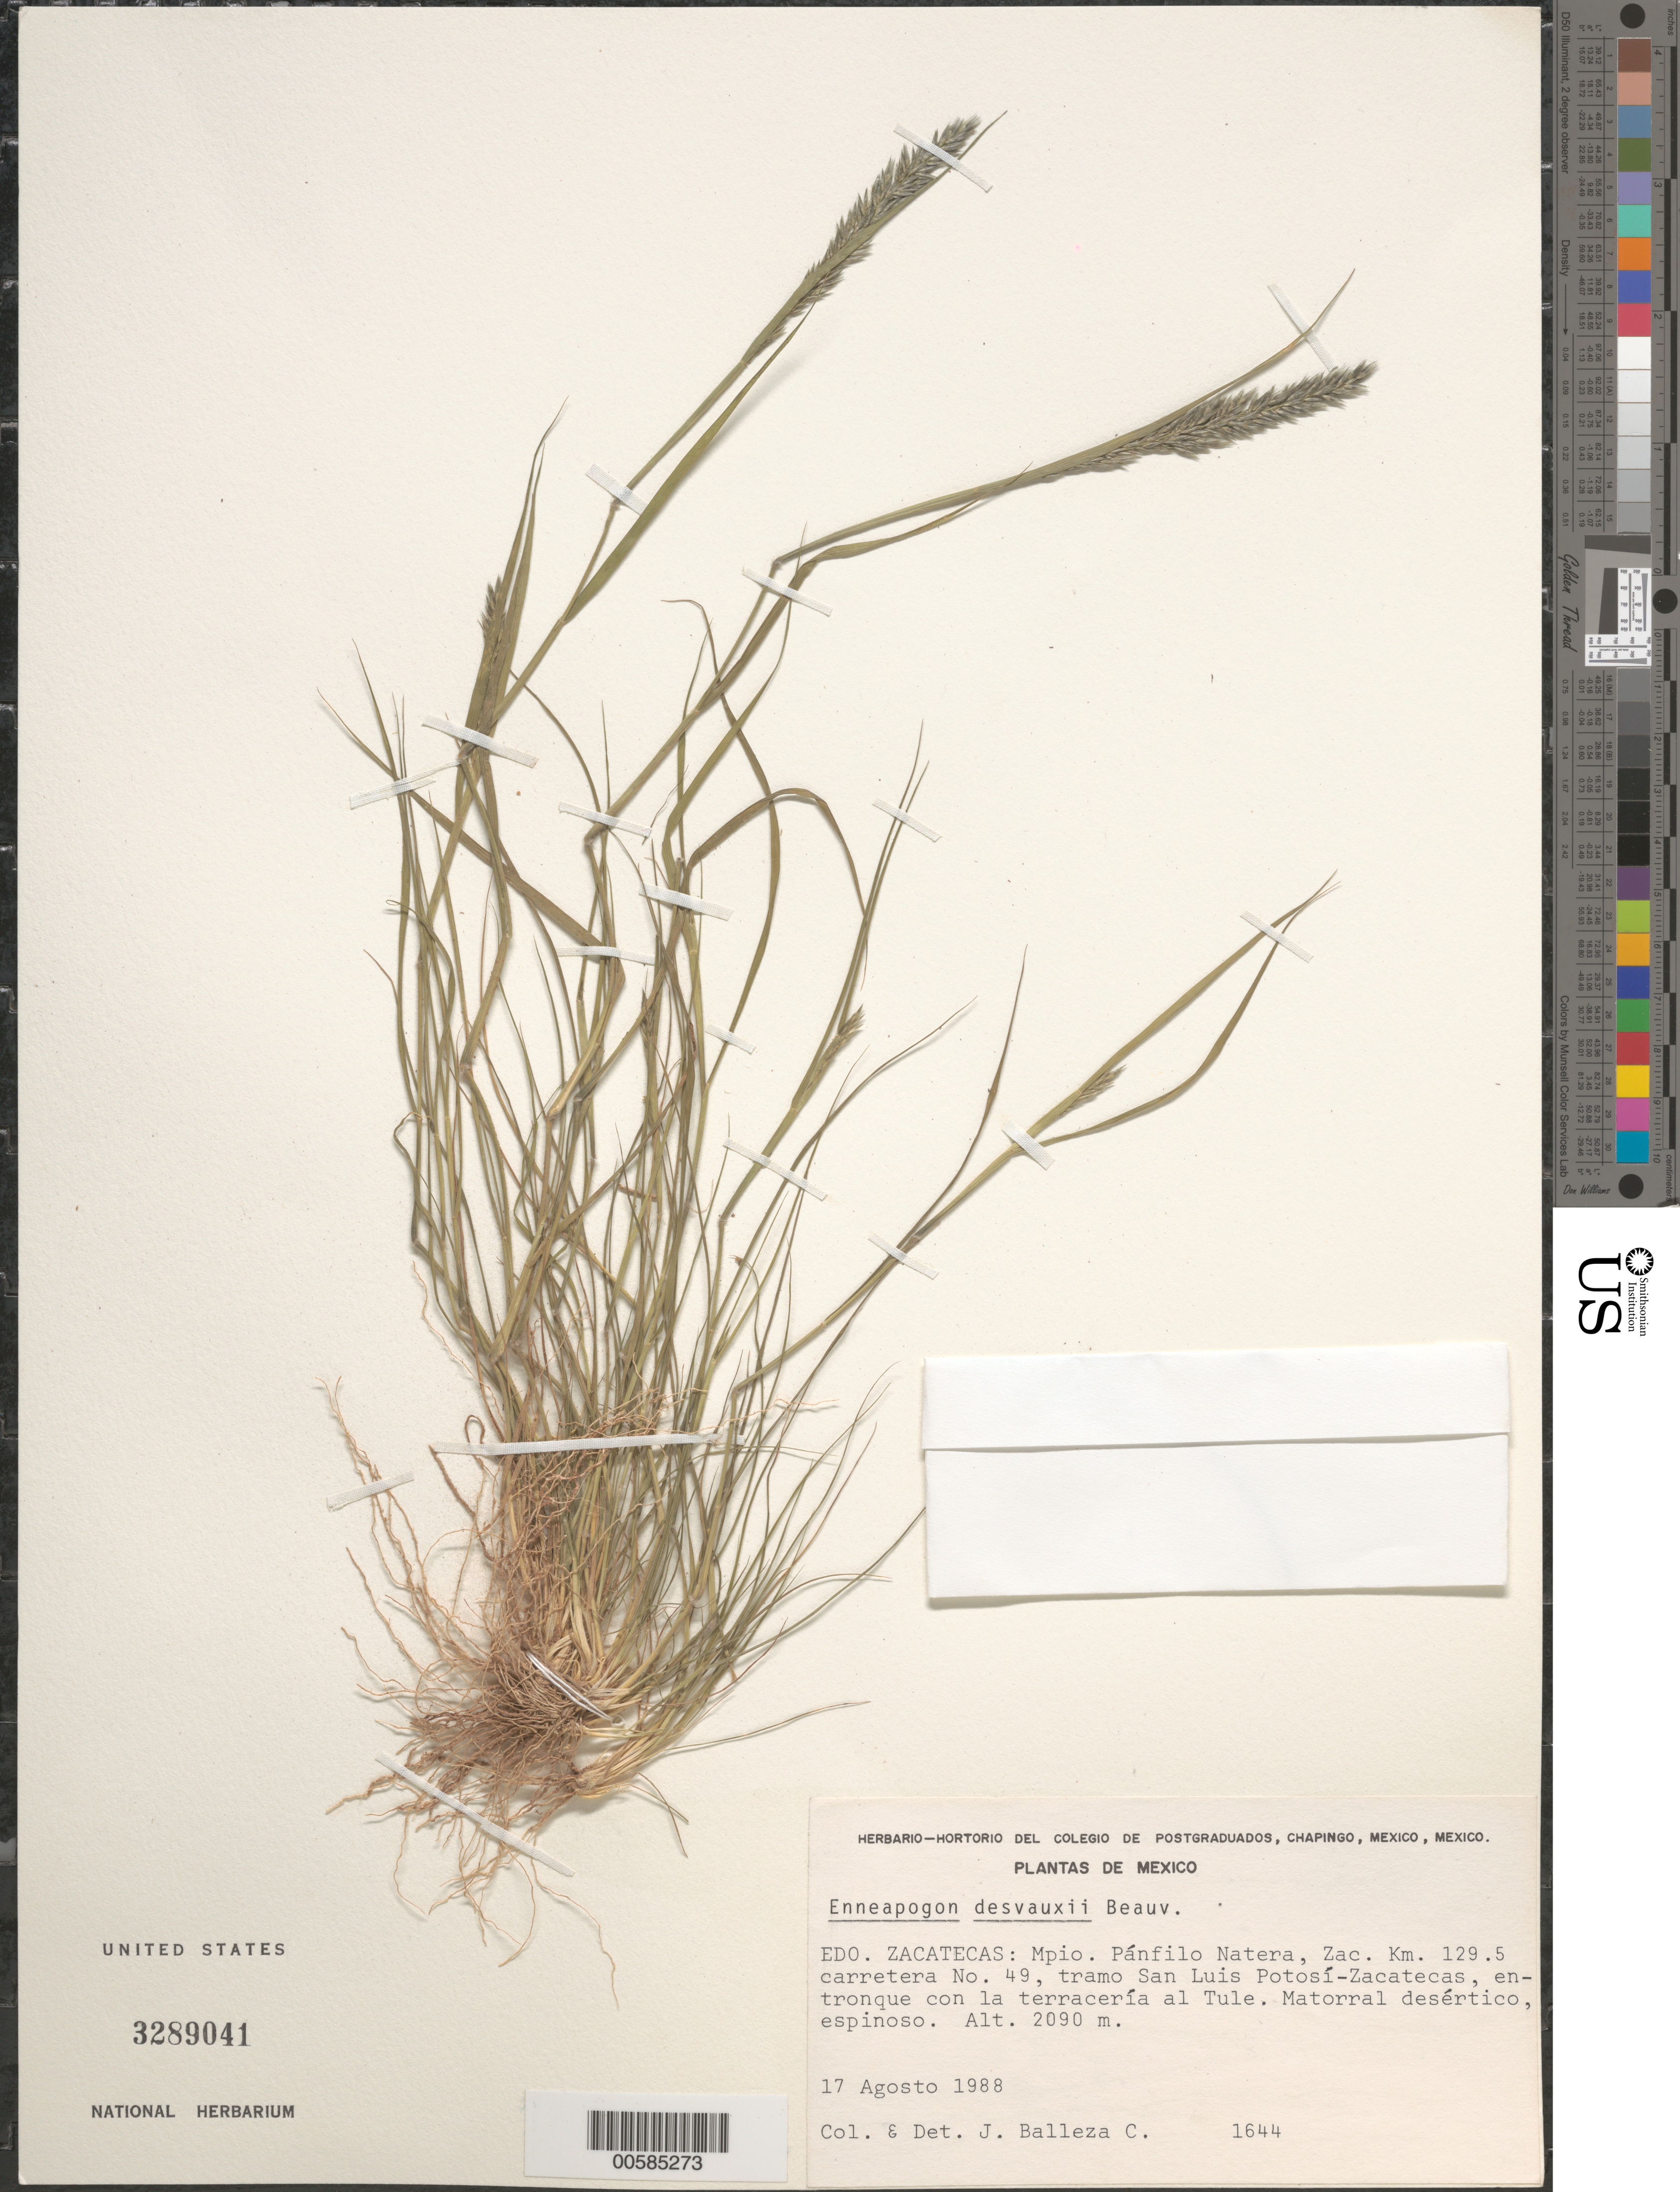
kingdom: Plantae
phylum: Tracheophyta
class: Liliopsida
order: Poales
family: Poaceae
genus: Enneapogon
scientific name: Enneapogon desvauxii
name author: P. Beauv.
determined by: Balleza C., J. J.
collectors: J. J. Balleza C.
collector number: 1644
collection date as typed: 17 Aug 1988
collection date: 1988-08-17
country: Mexico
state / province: Zacatecas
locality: Mpio Pßnfilo Natera, Zac km 129.5 carretera No 49, tramo San Luis Potosf-Zacatecas, entronque con la terracerfa al Tule. Mat...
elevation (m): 2090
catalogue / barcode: US 3289041